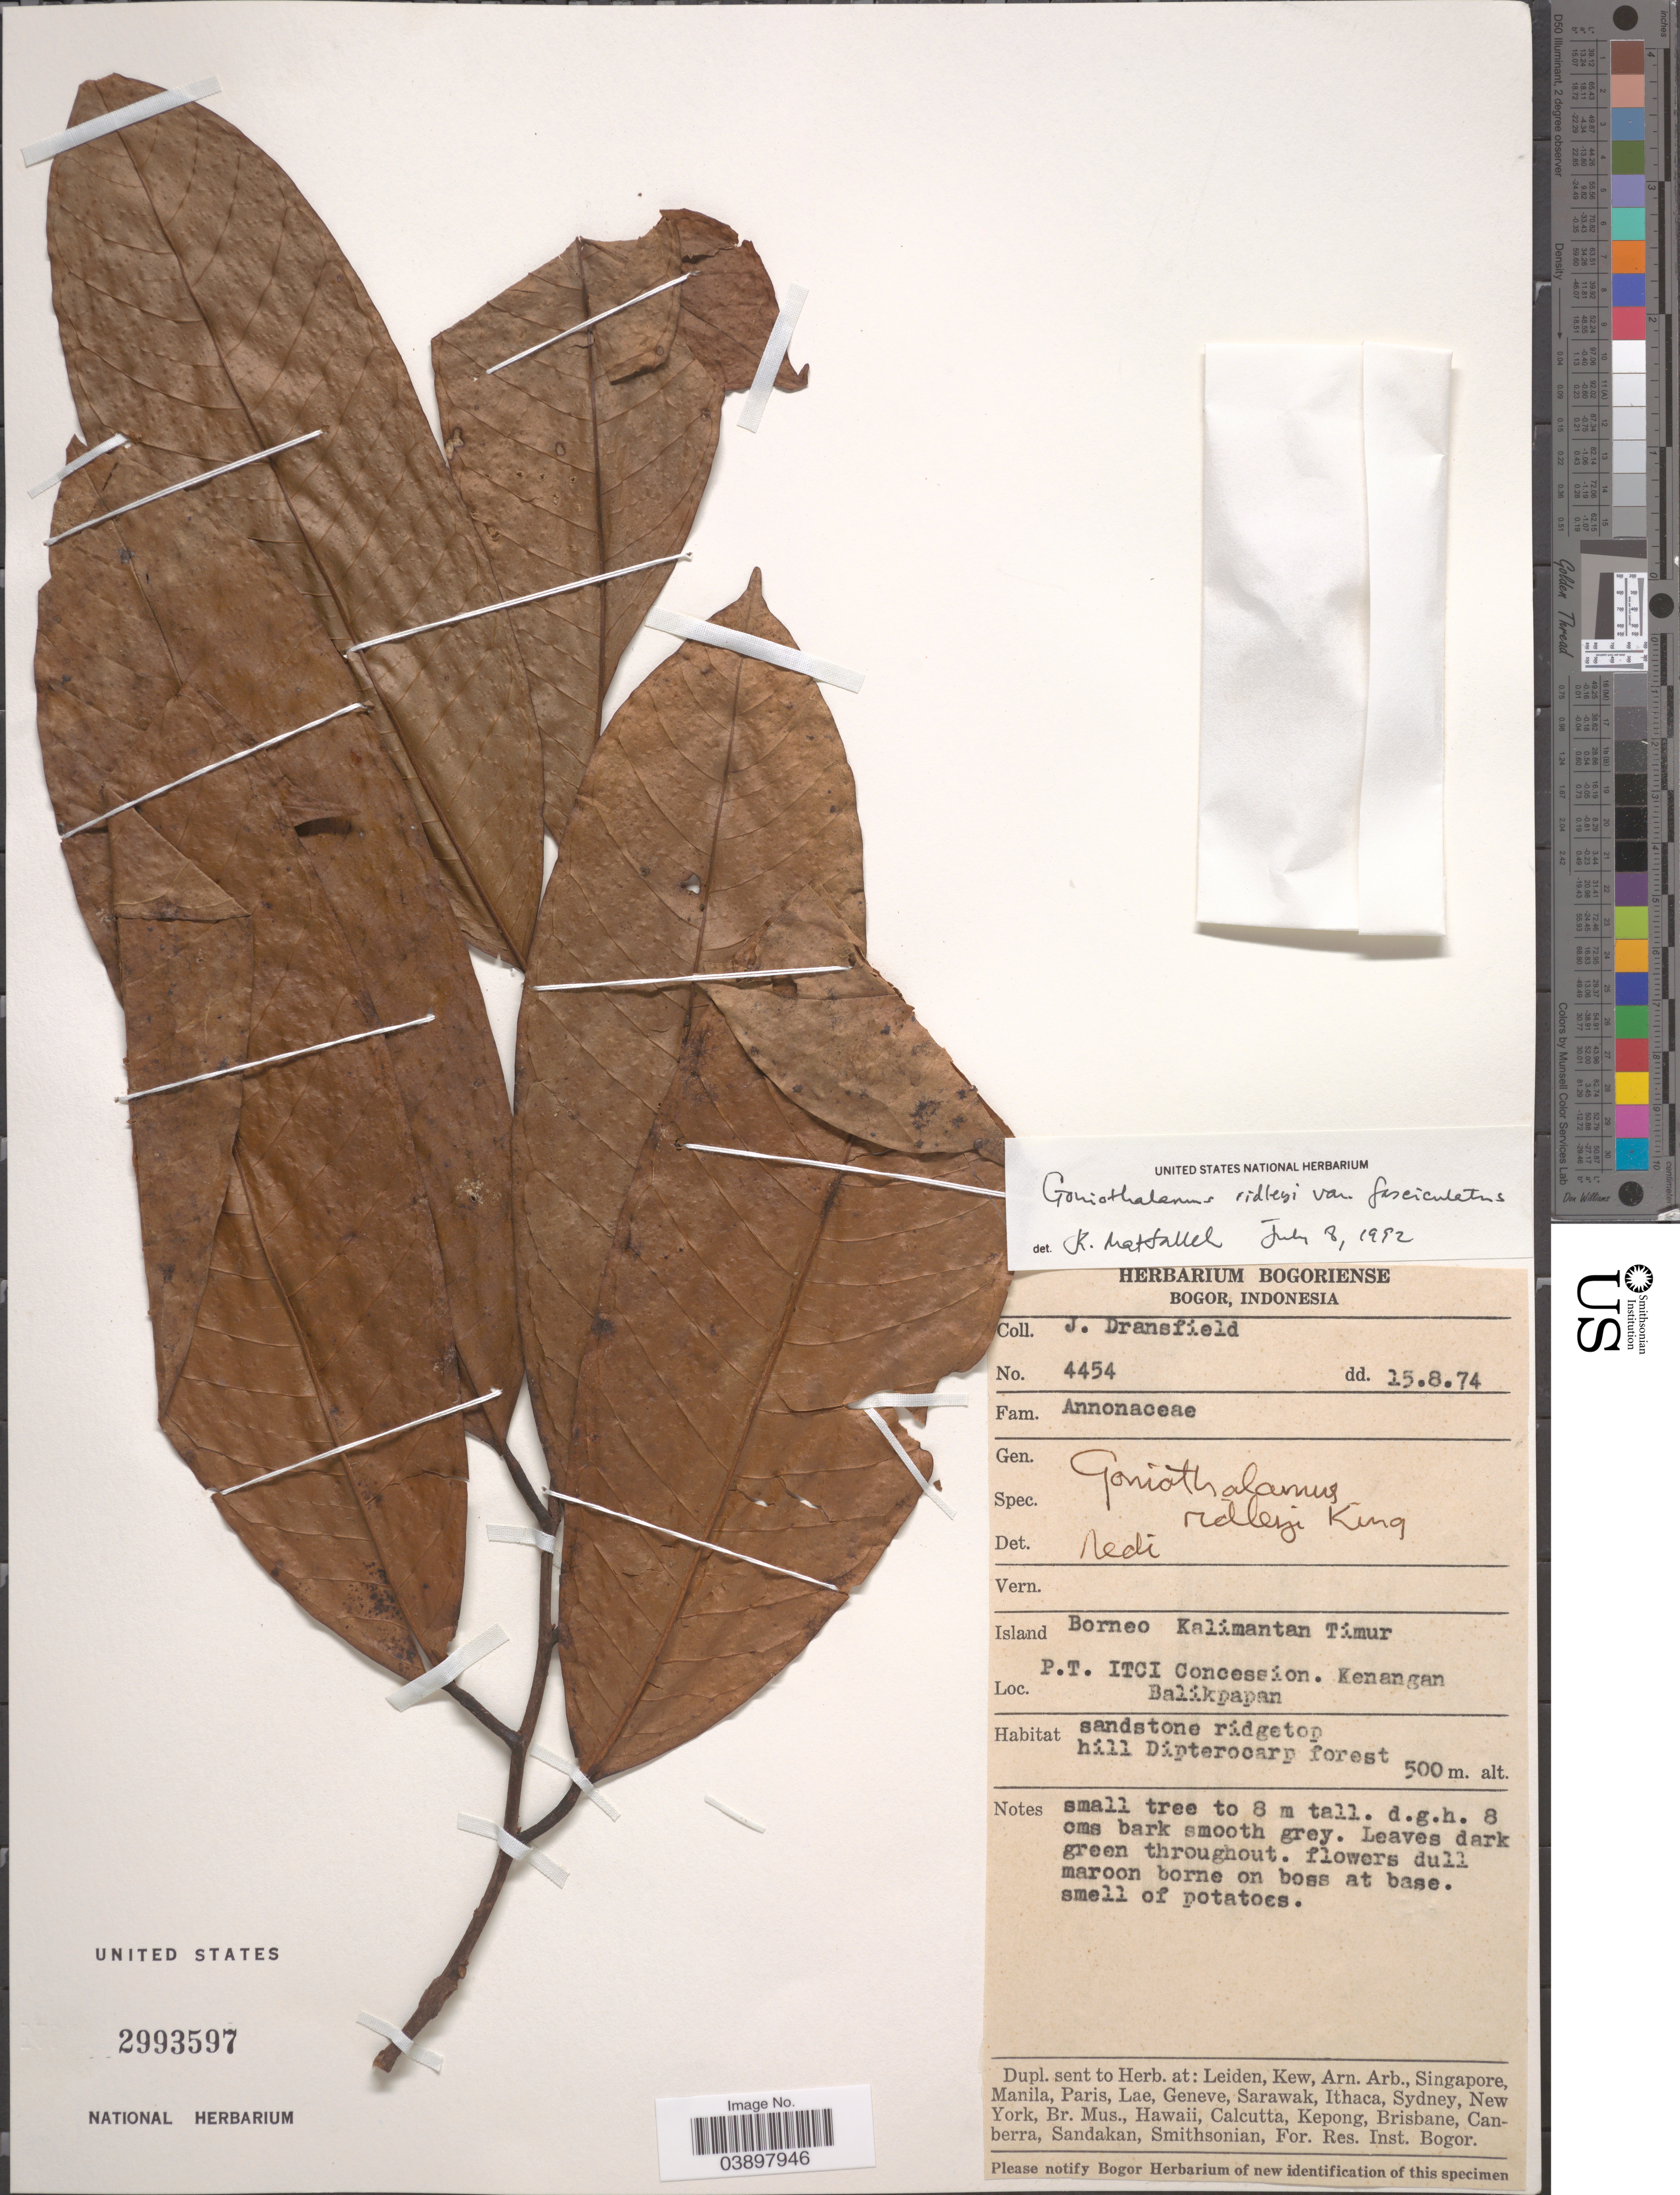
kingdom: Plantae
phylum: Tracheophyta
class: Magnoliopsida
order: Magnoliales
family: Annonaceae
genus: Goniothalamus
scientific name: Goniothalamus fasciculatus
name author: Boerl.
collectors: J. Dransfield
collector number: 4454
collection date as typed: Transcribed d/m/y: 15/8/74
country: Indonesia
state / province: Kalimantan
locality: Island Borneo Kalimantan Timur. P.T. ITCI Concession. Kenangan Balikpapan. Ridgetop hill.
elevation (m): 500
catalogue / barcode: US 2993597